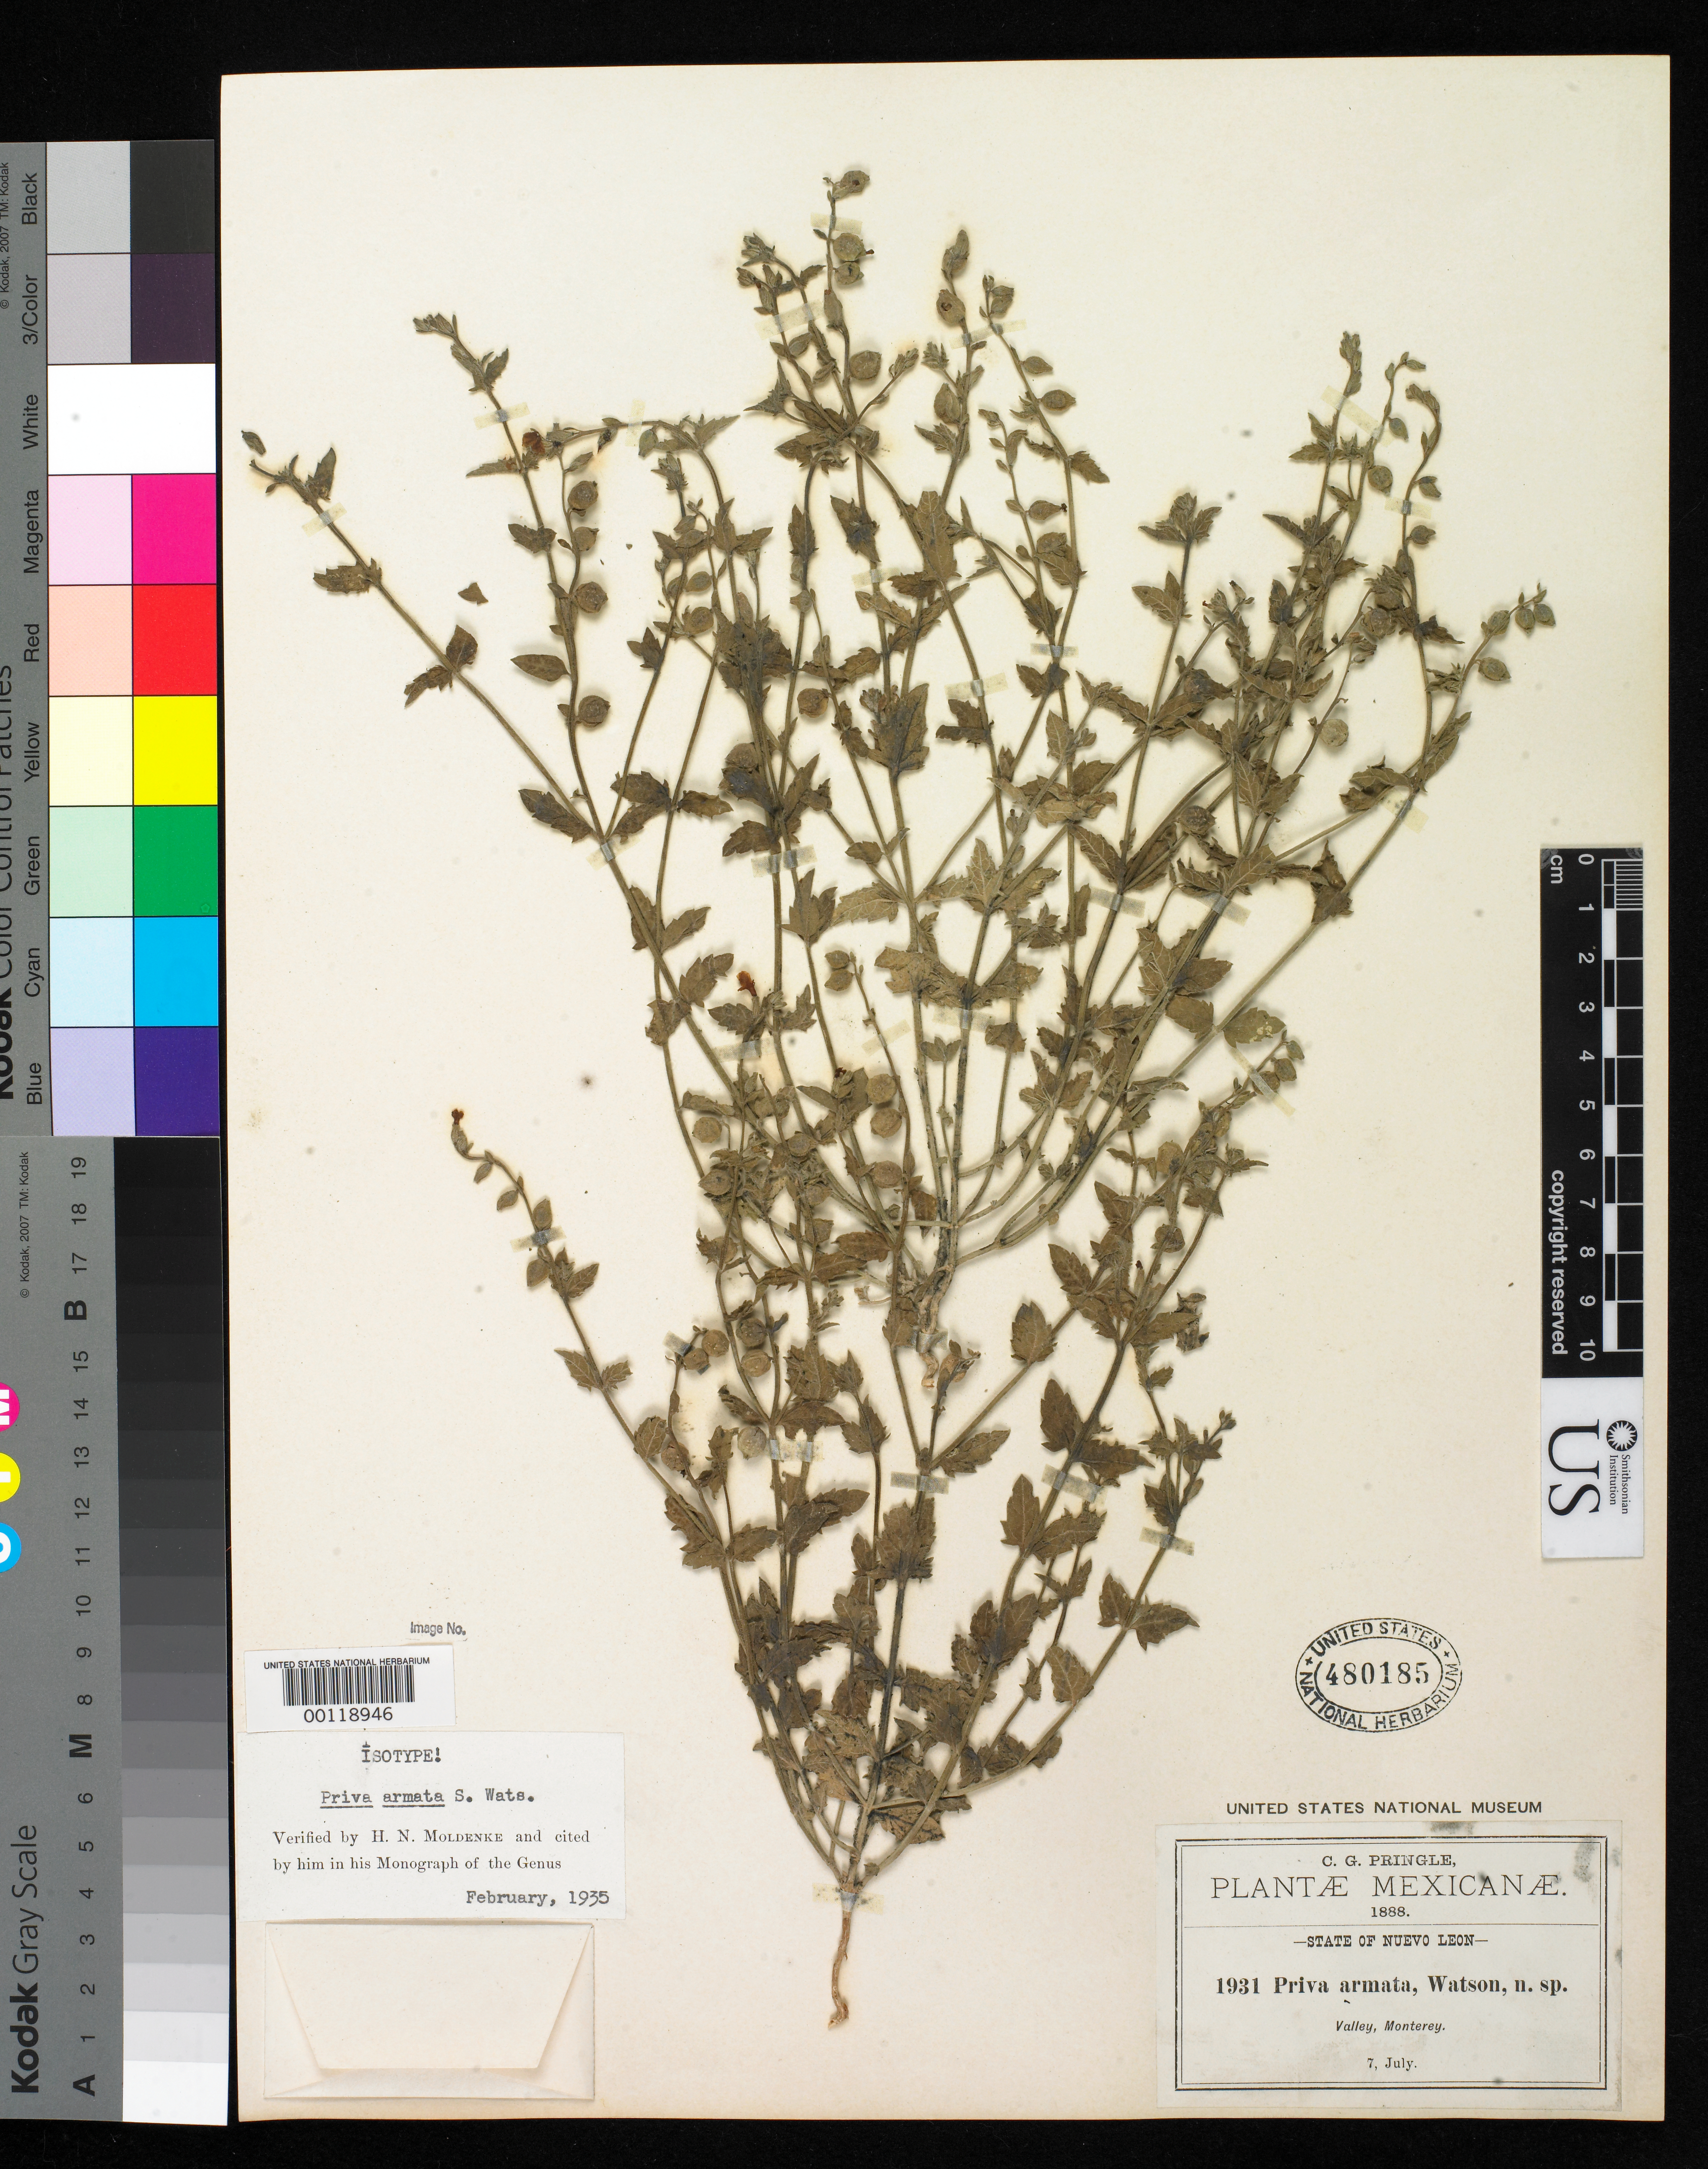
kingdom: Plantae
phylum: Tracheophyta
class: Magnoliopsida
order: Lamiales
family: Verbenaceae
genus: Priva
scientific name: Priva armata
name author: S. Watson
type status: Isotype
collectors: C. G. Pringle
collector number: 1931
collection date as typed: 07 Jul 1888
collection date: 1888-07-07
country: Mexico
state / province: Nuevo León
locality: Valley of Monterrey.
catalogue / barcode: US 480185